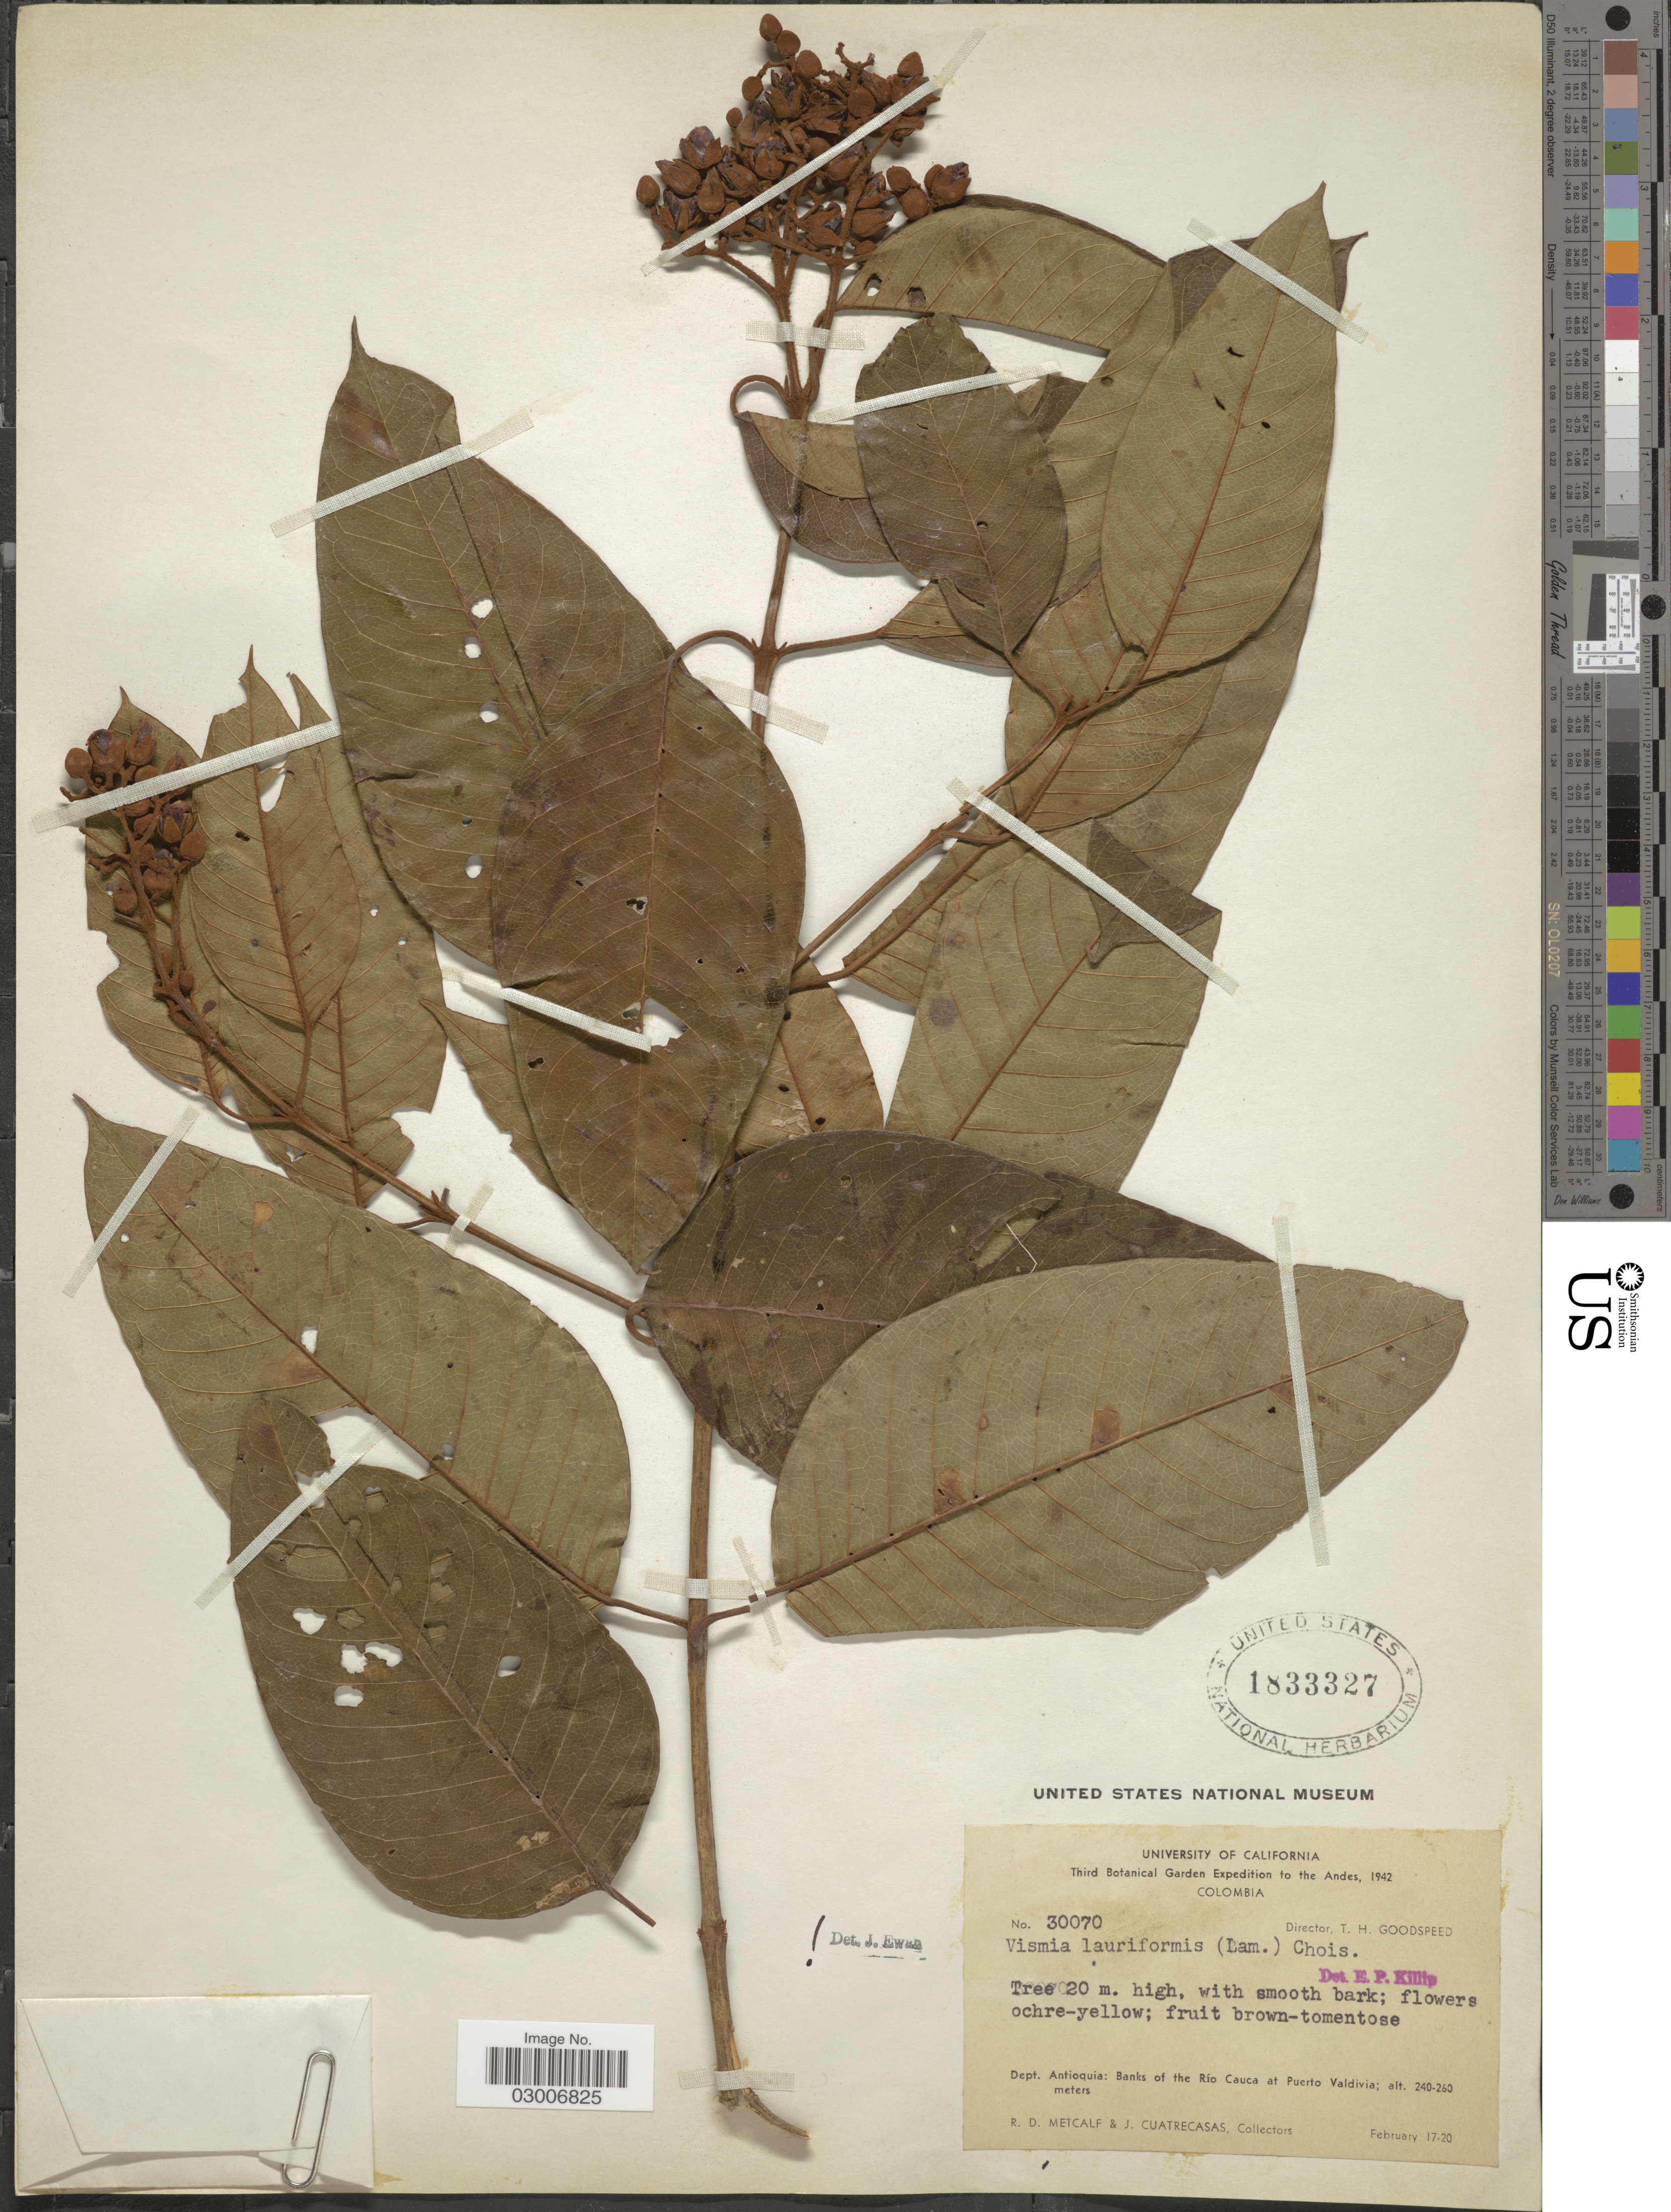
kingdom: Plantae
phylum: Tracheophyta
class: Magnoliopsida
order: Malpighiales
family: Hypericaceae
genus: Vismia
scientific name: Vismia lauriformis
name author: (Lam.) Choisy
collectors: R. D. Metcalf & J. Cuatrecasas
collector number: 30070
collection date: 1942-02-17/1942-02-20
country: Colombia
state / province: Antioquia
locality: Dept. Antioquia: Banks of the Río Cauca at Puerto Valdivia, The Andes.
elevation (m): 240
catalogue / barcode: US 1833327